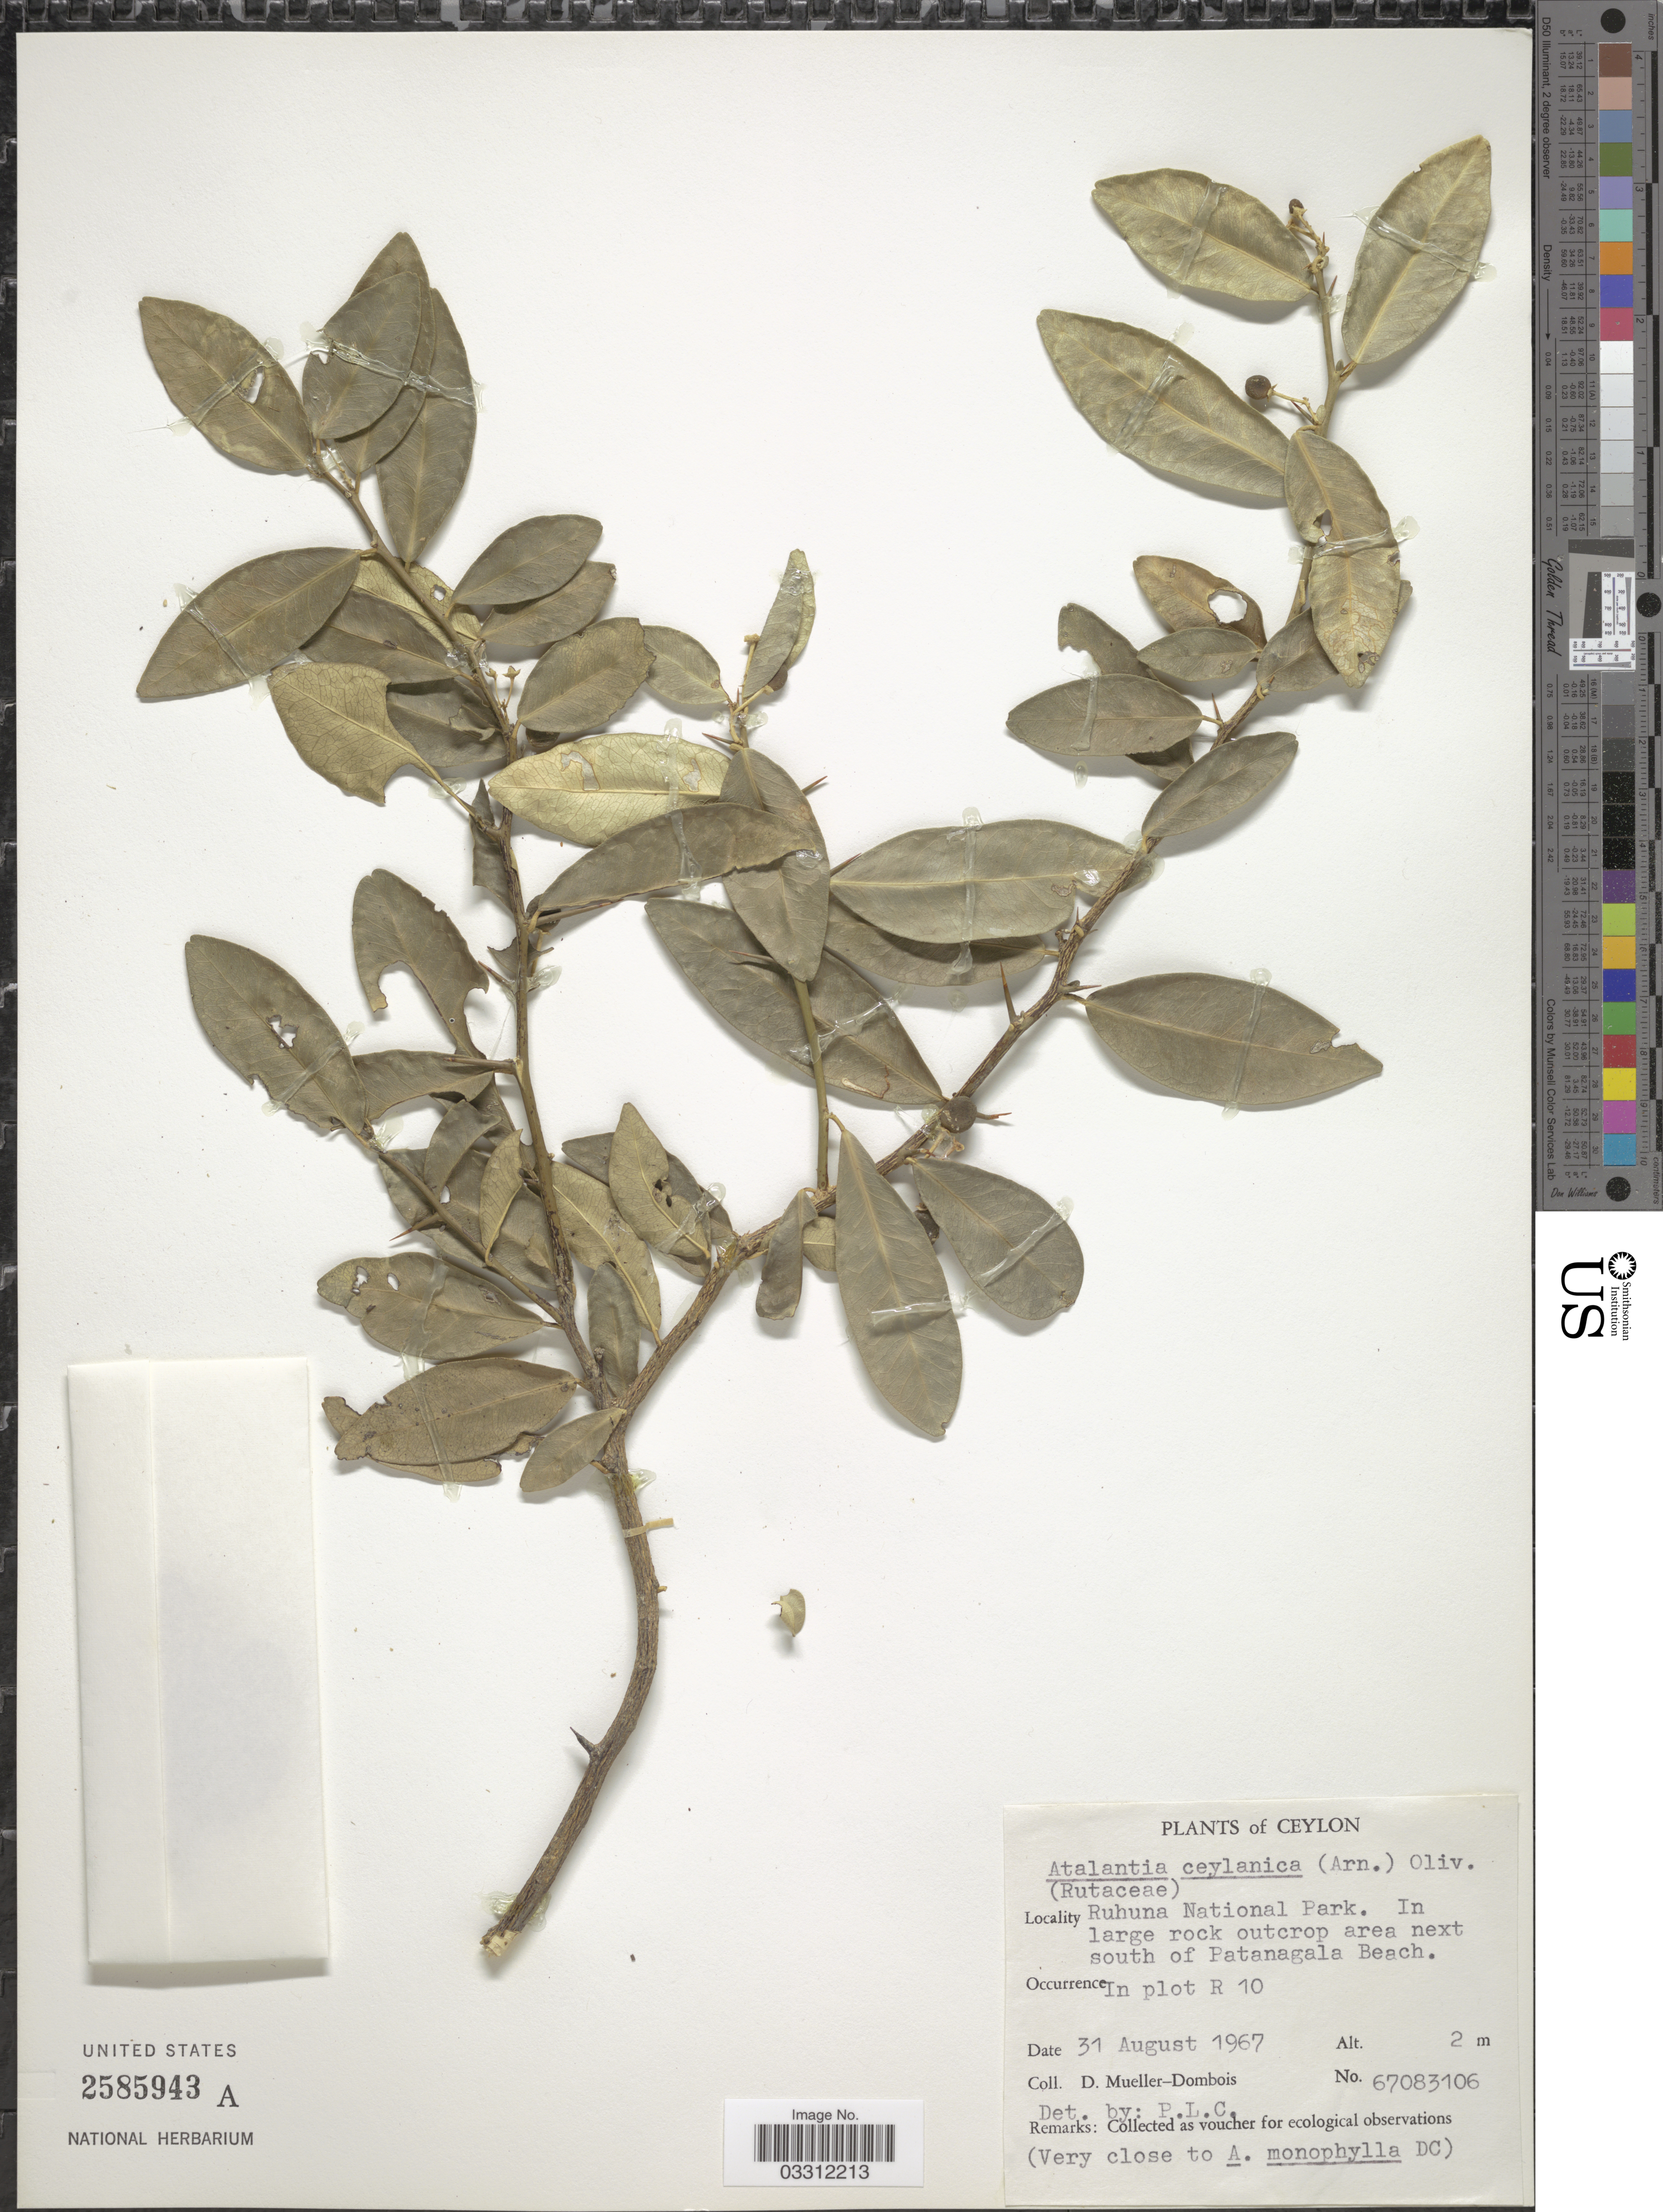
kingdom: Plantae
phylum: Tracheophyta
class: Magnoliopsida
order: Sapindales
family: Rutaceae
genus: Atalantia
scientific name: Atalantia ceylanica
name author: (Arn.) Oliv.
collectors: D. Mueller-Dombois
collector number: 67083106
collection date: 1967-08-31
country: Sri Lanka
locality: Ceylon, Ruhuna National Park. In large rock outcrop area next south of Patanagala Beach. In plot R 10.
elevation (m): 2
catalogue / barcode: US 2585943A